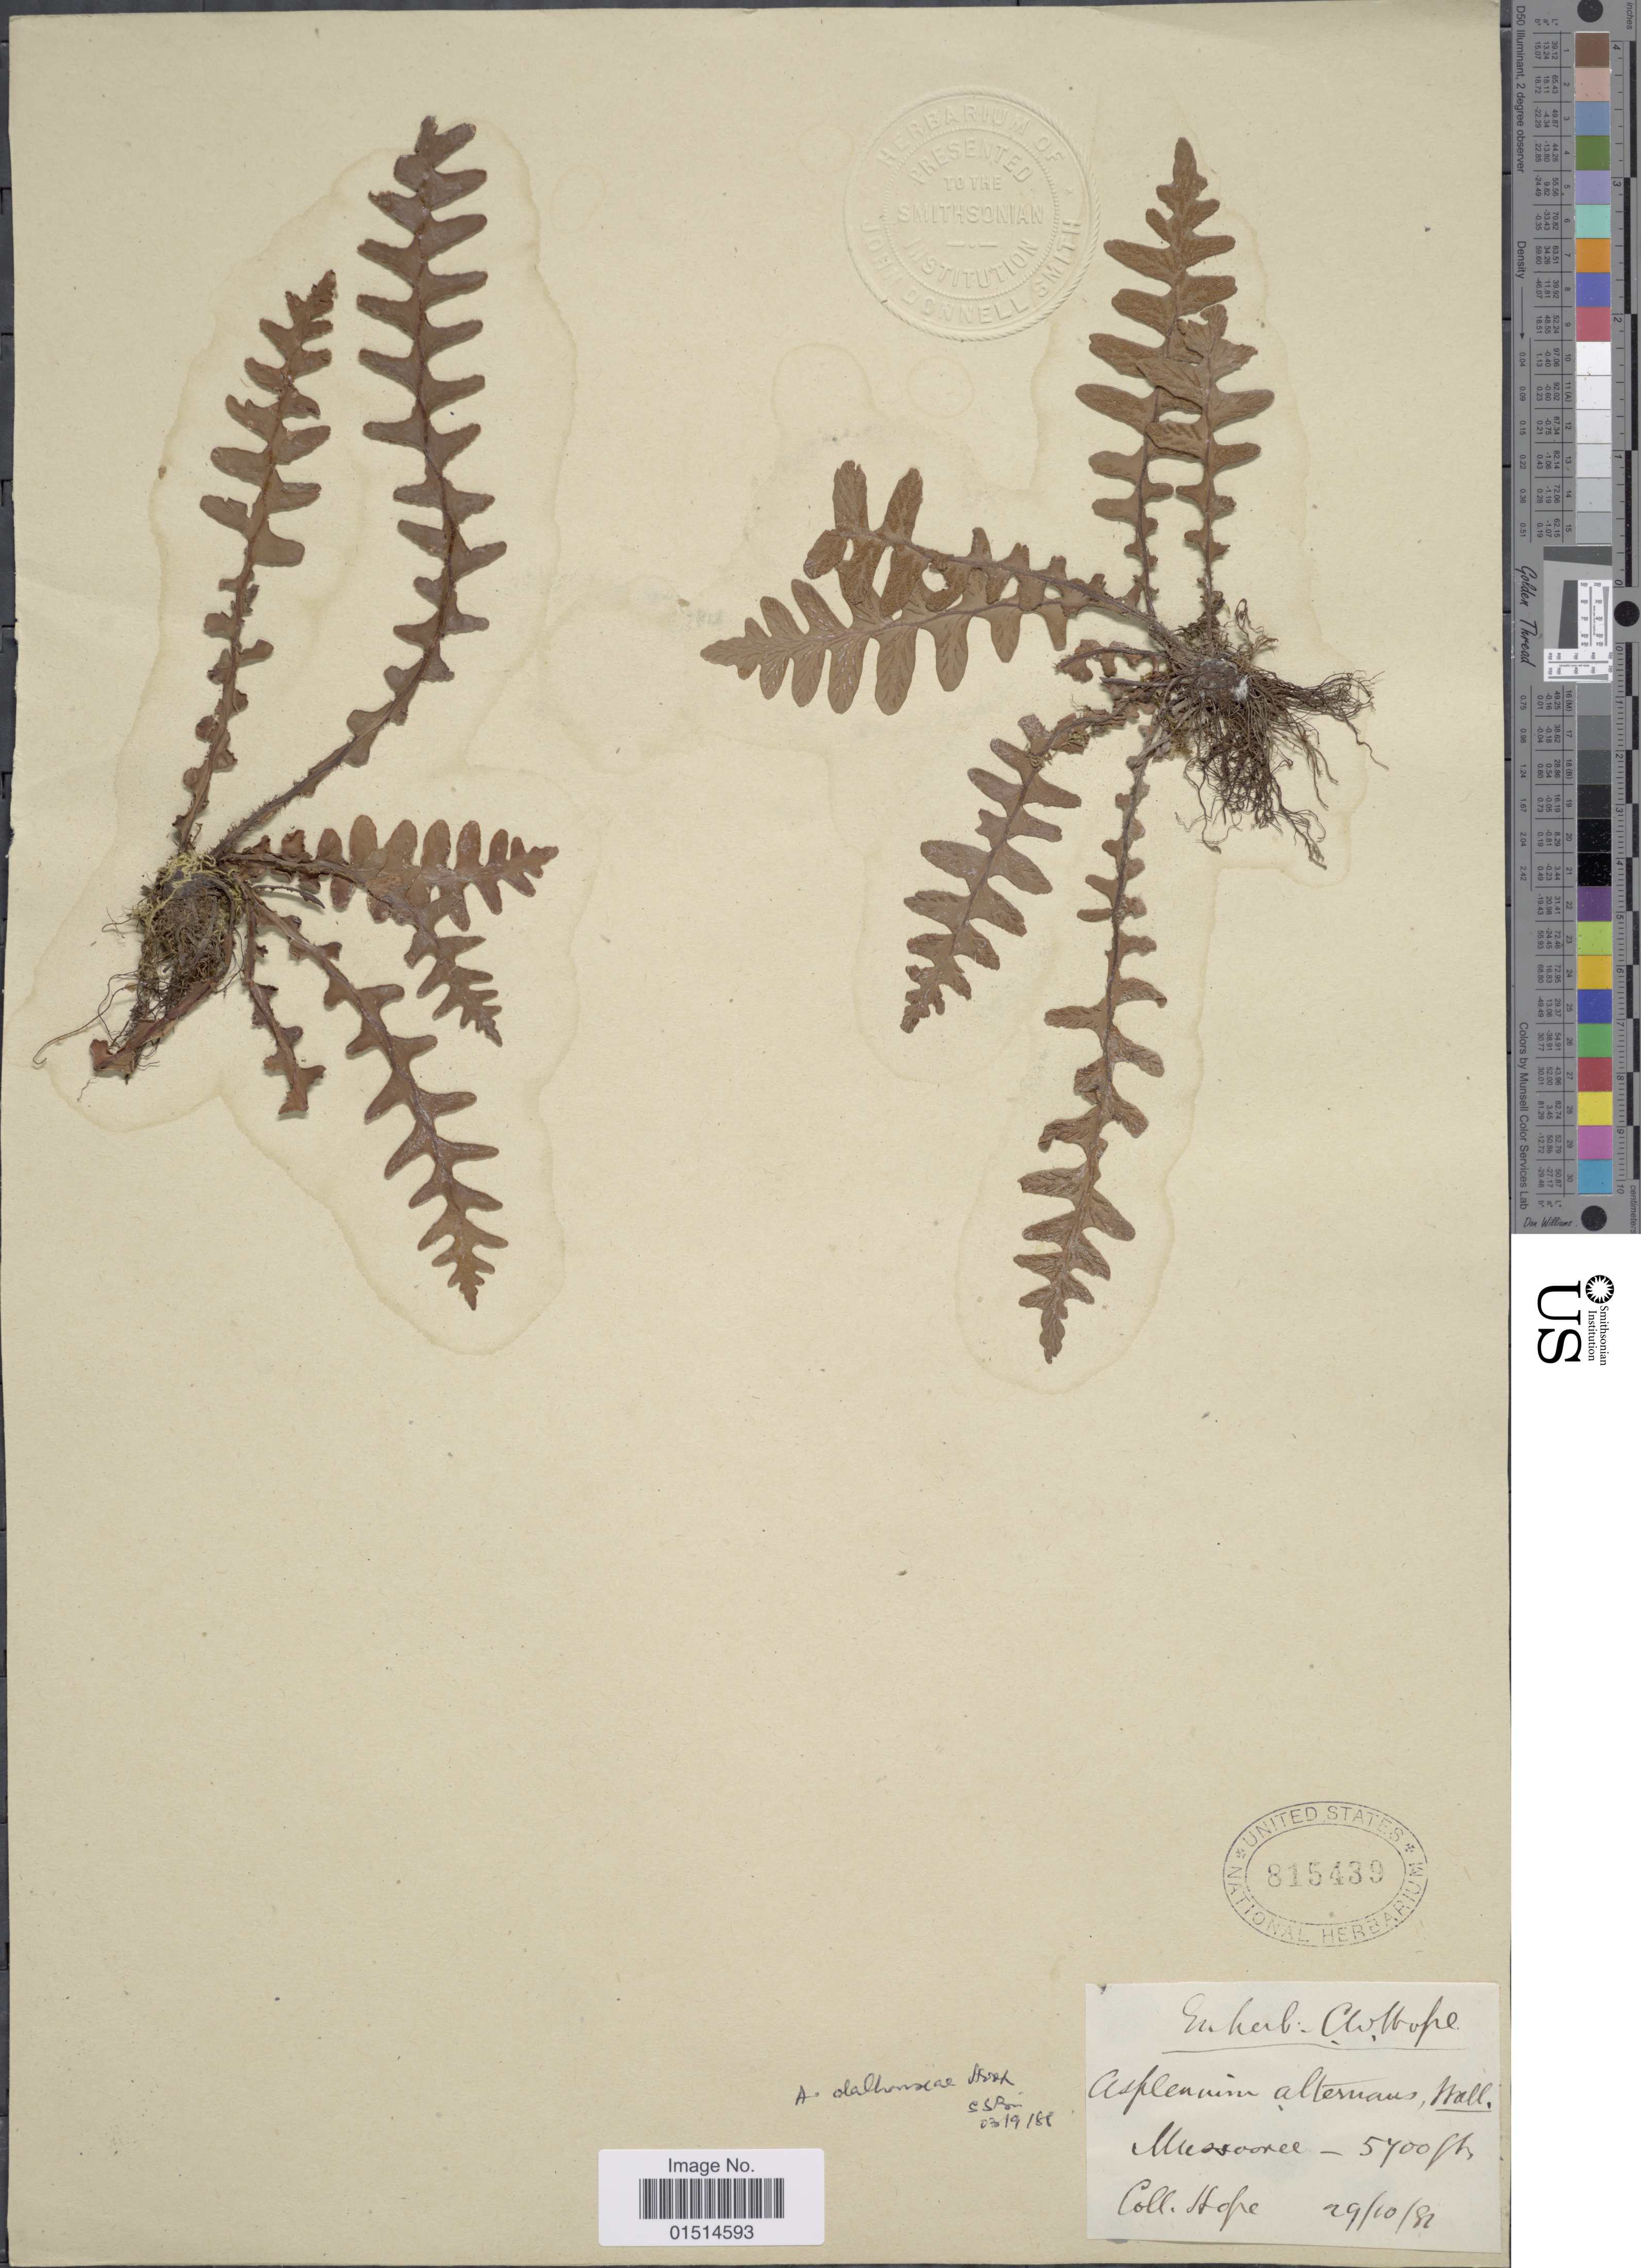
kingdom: Plantae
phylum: Tracheophyta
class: Polypodiopsida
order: Polypodiales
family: Aspleniaceae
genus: Asplenium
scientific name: Asplenium dalhousiae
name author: Hook.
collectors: Hope, W.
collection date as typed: Transcribed d/m/y: 29/10/81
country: India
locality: Mussooree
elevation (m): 1737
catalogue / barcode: US 81539